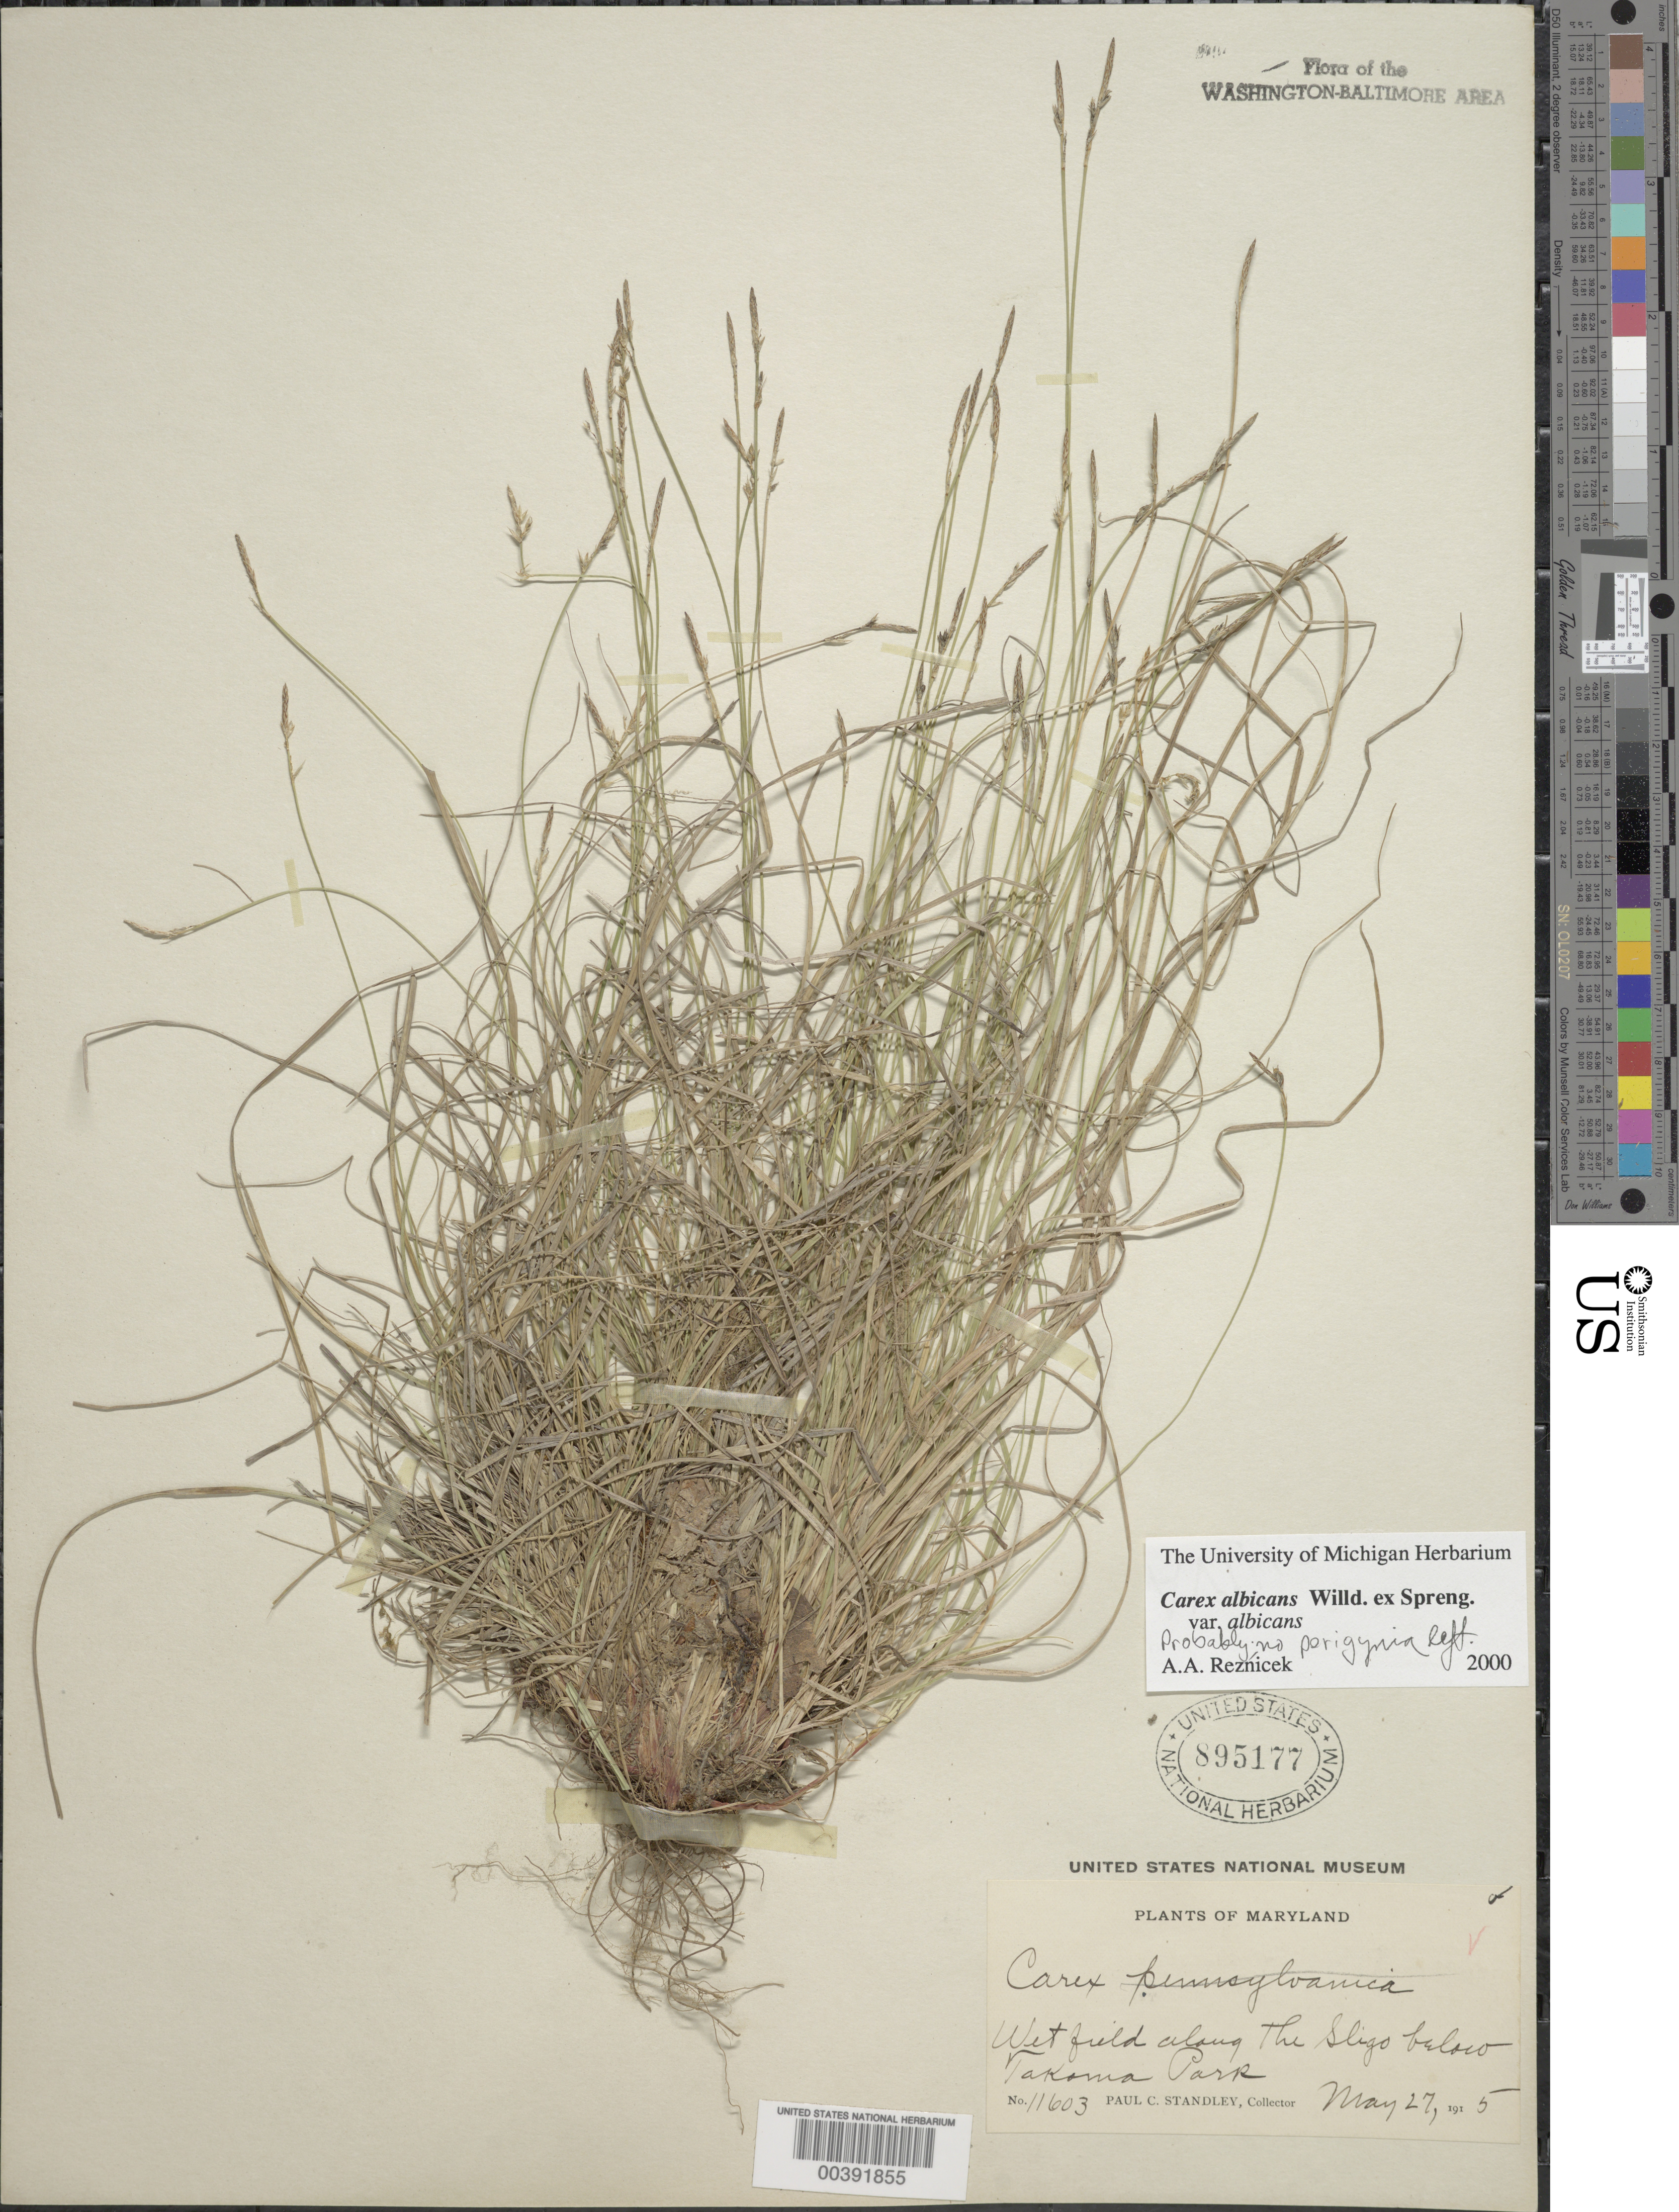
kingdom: Plantae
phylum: Tracheophyta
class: Liliopsida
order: Poales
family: Cyperaceae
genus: Carex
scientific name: Carex albicans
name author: Willd. ex Spreng.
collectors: P. C. Standley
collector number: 11603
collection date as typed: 27 May 1915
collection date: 1915-05-27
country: United States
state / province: Maryland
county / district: Montgomery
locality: The Sligo below Takoma Park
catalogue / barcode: US 895177